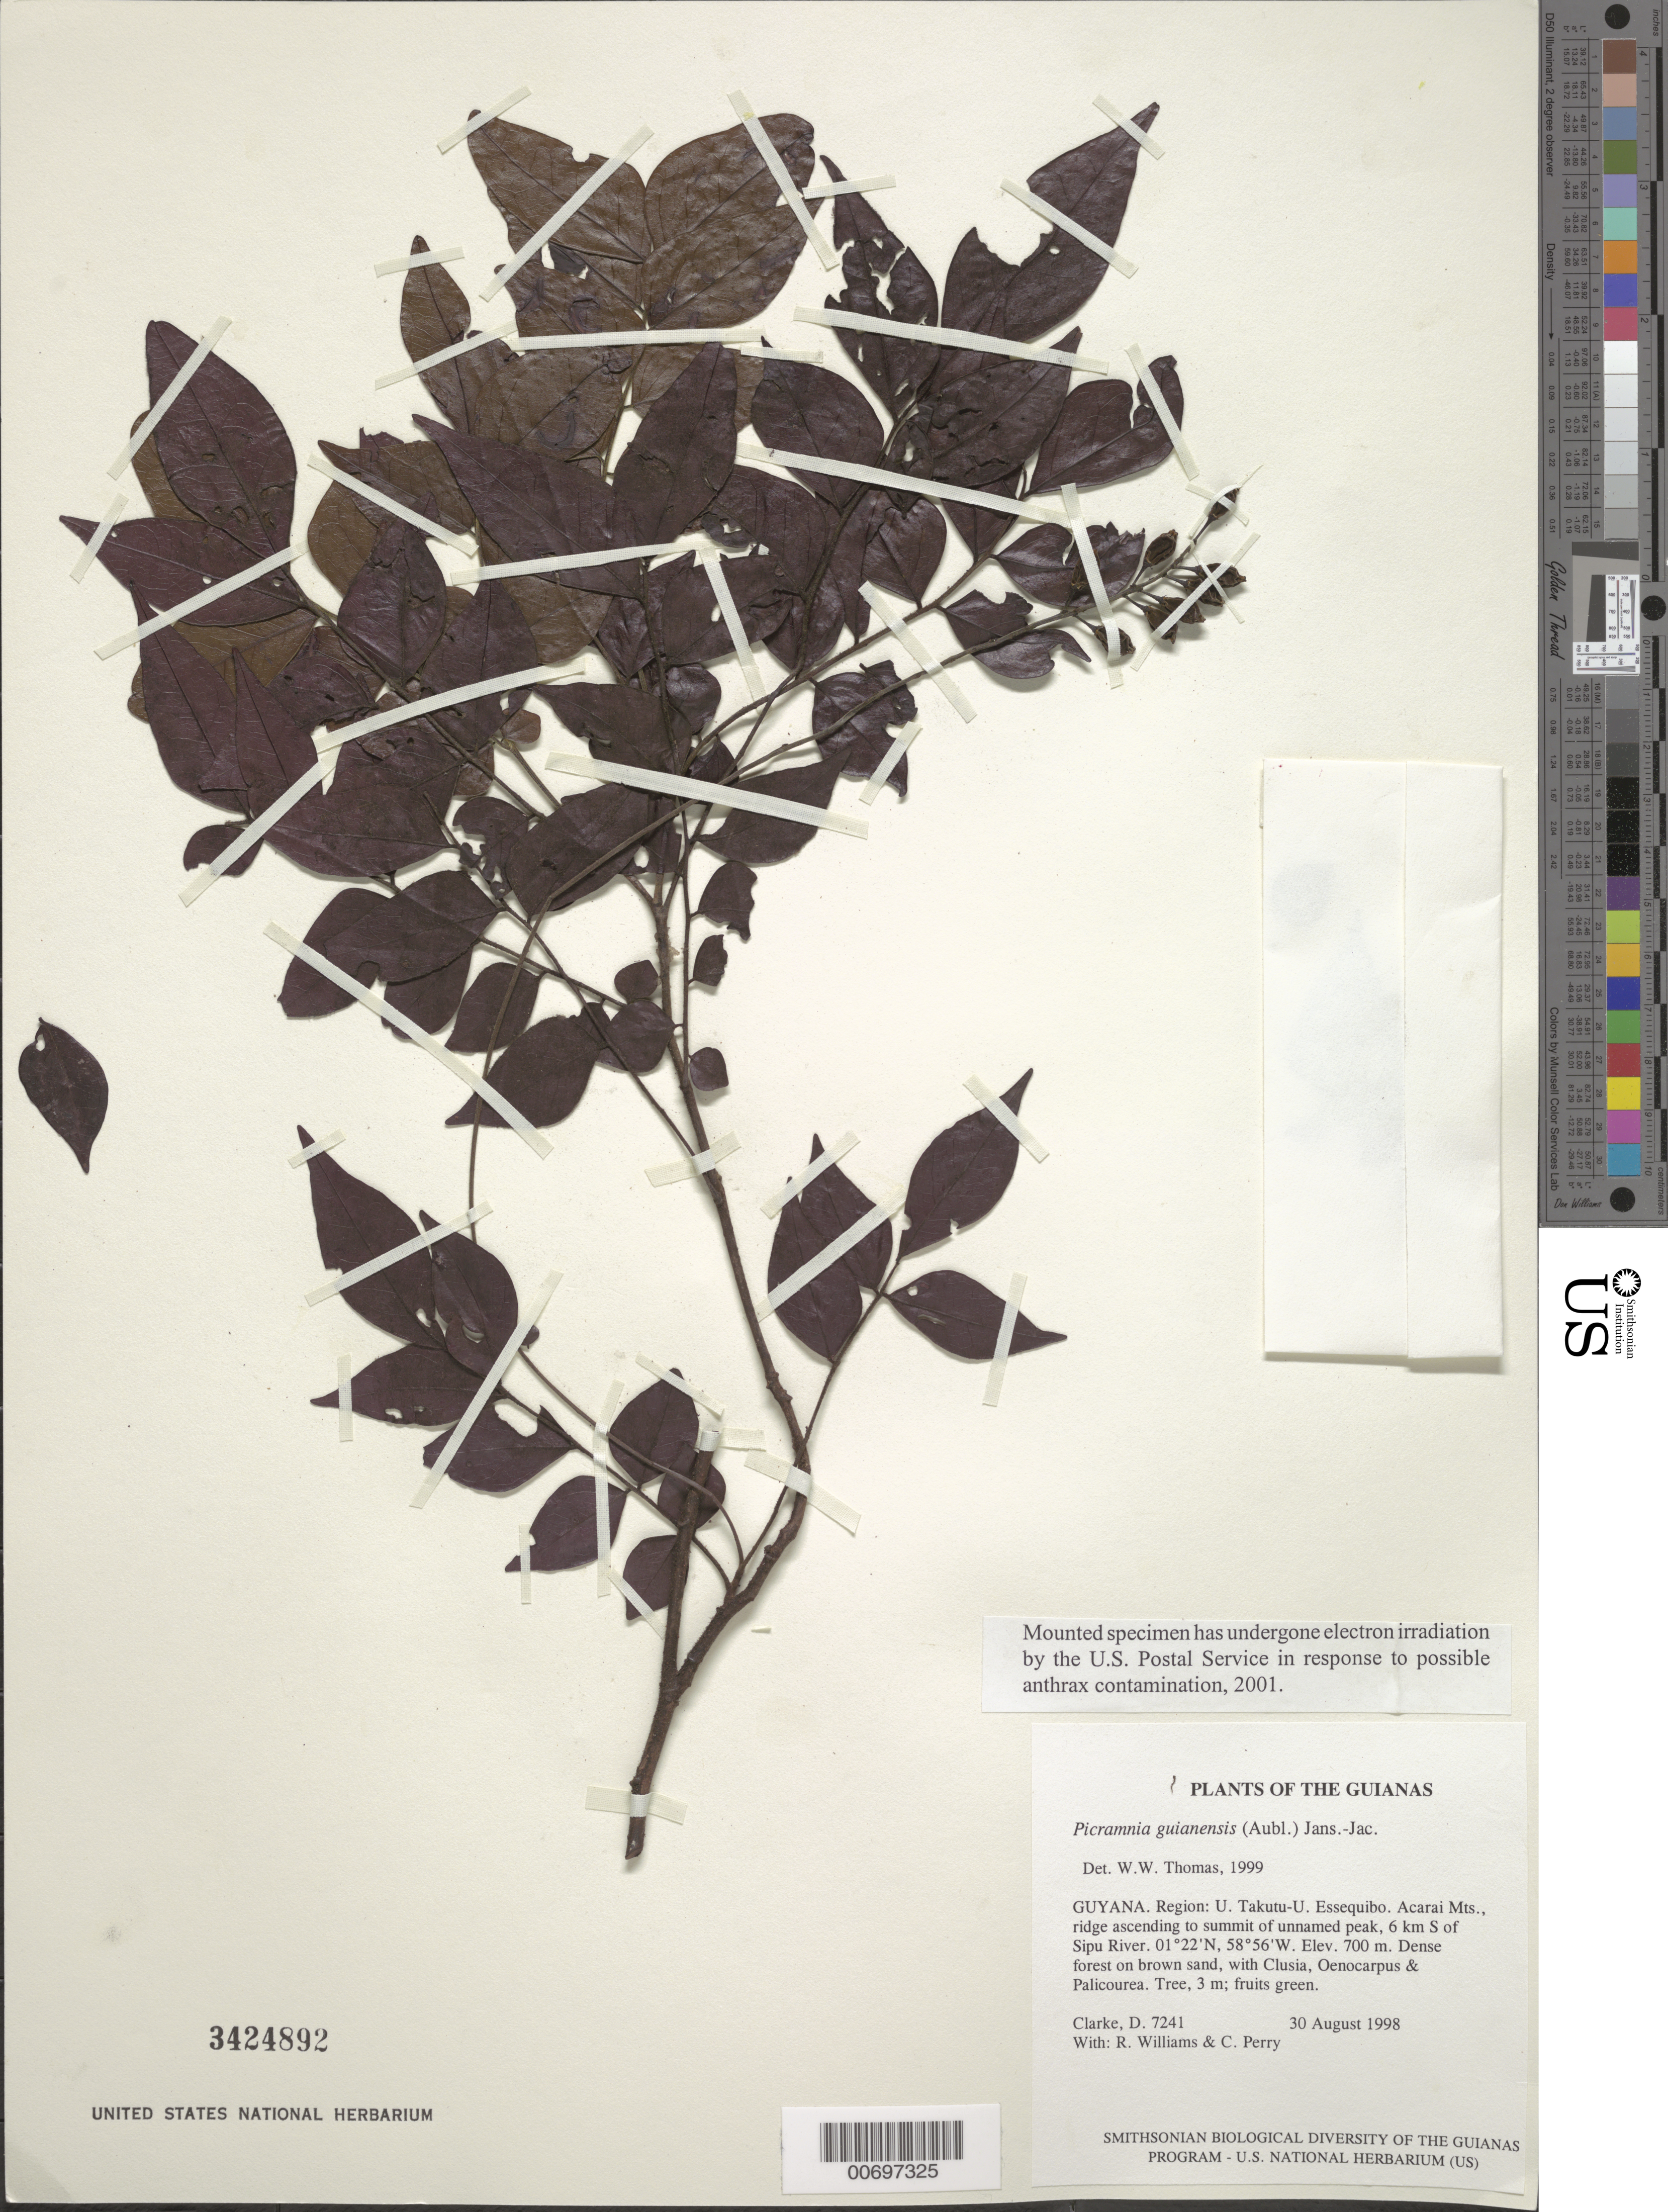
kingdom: Plantae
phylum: Tracheophyta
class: Magnoliopsida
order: Picramniales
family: Picramniaceae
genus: Picramnia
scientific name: Picramnia guianensis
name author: (Aubl.) Jans.-Jac.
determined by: Thomas, W. W., (NY), New York Botanical Garden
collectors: H. D. Clarke, R. Williams & C. Perry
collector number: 7241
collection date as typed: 30 August 1998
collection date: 1998-08-30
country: Guyana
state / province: U. Takutu-U. Essequibo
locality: Acarai Mts., ridge ascending to summit of unnamed peak, 6 km S of Sipu River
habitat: Dense forest on brown sand, with Clusia, Oenocarpus & Palicourea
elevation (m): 700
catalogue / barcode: US 3424892